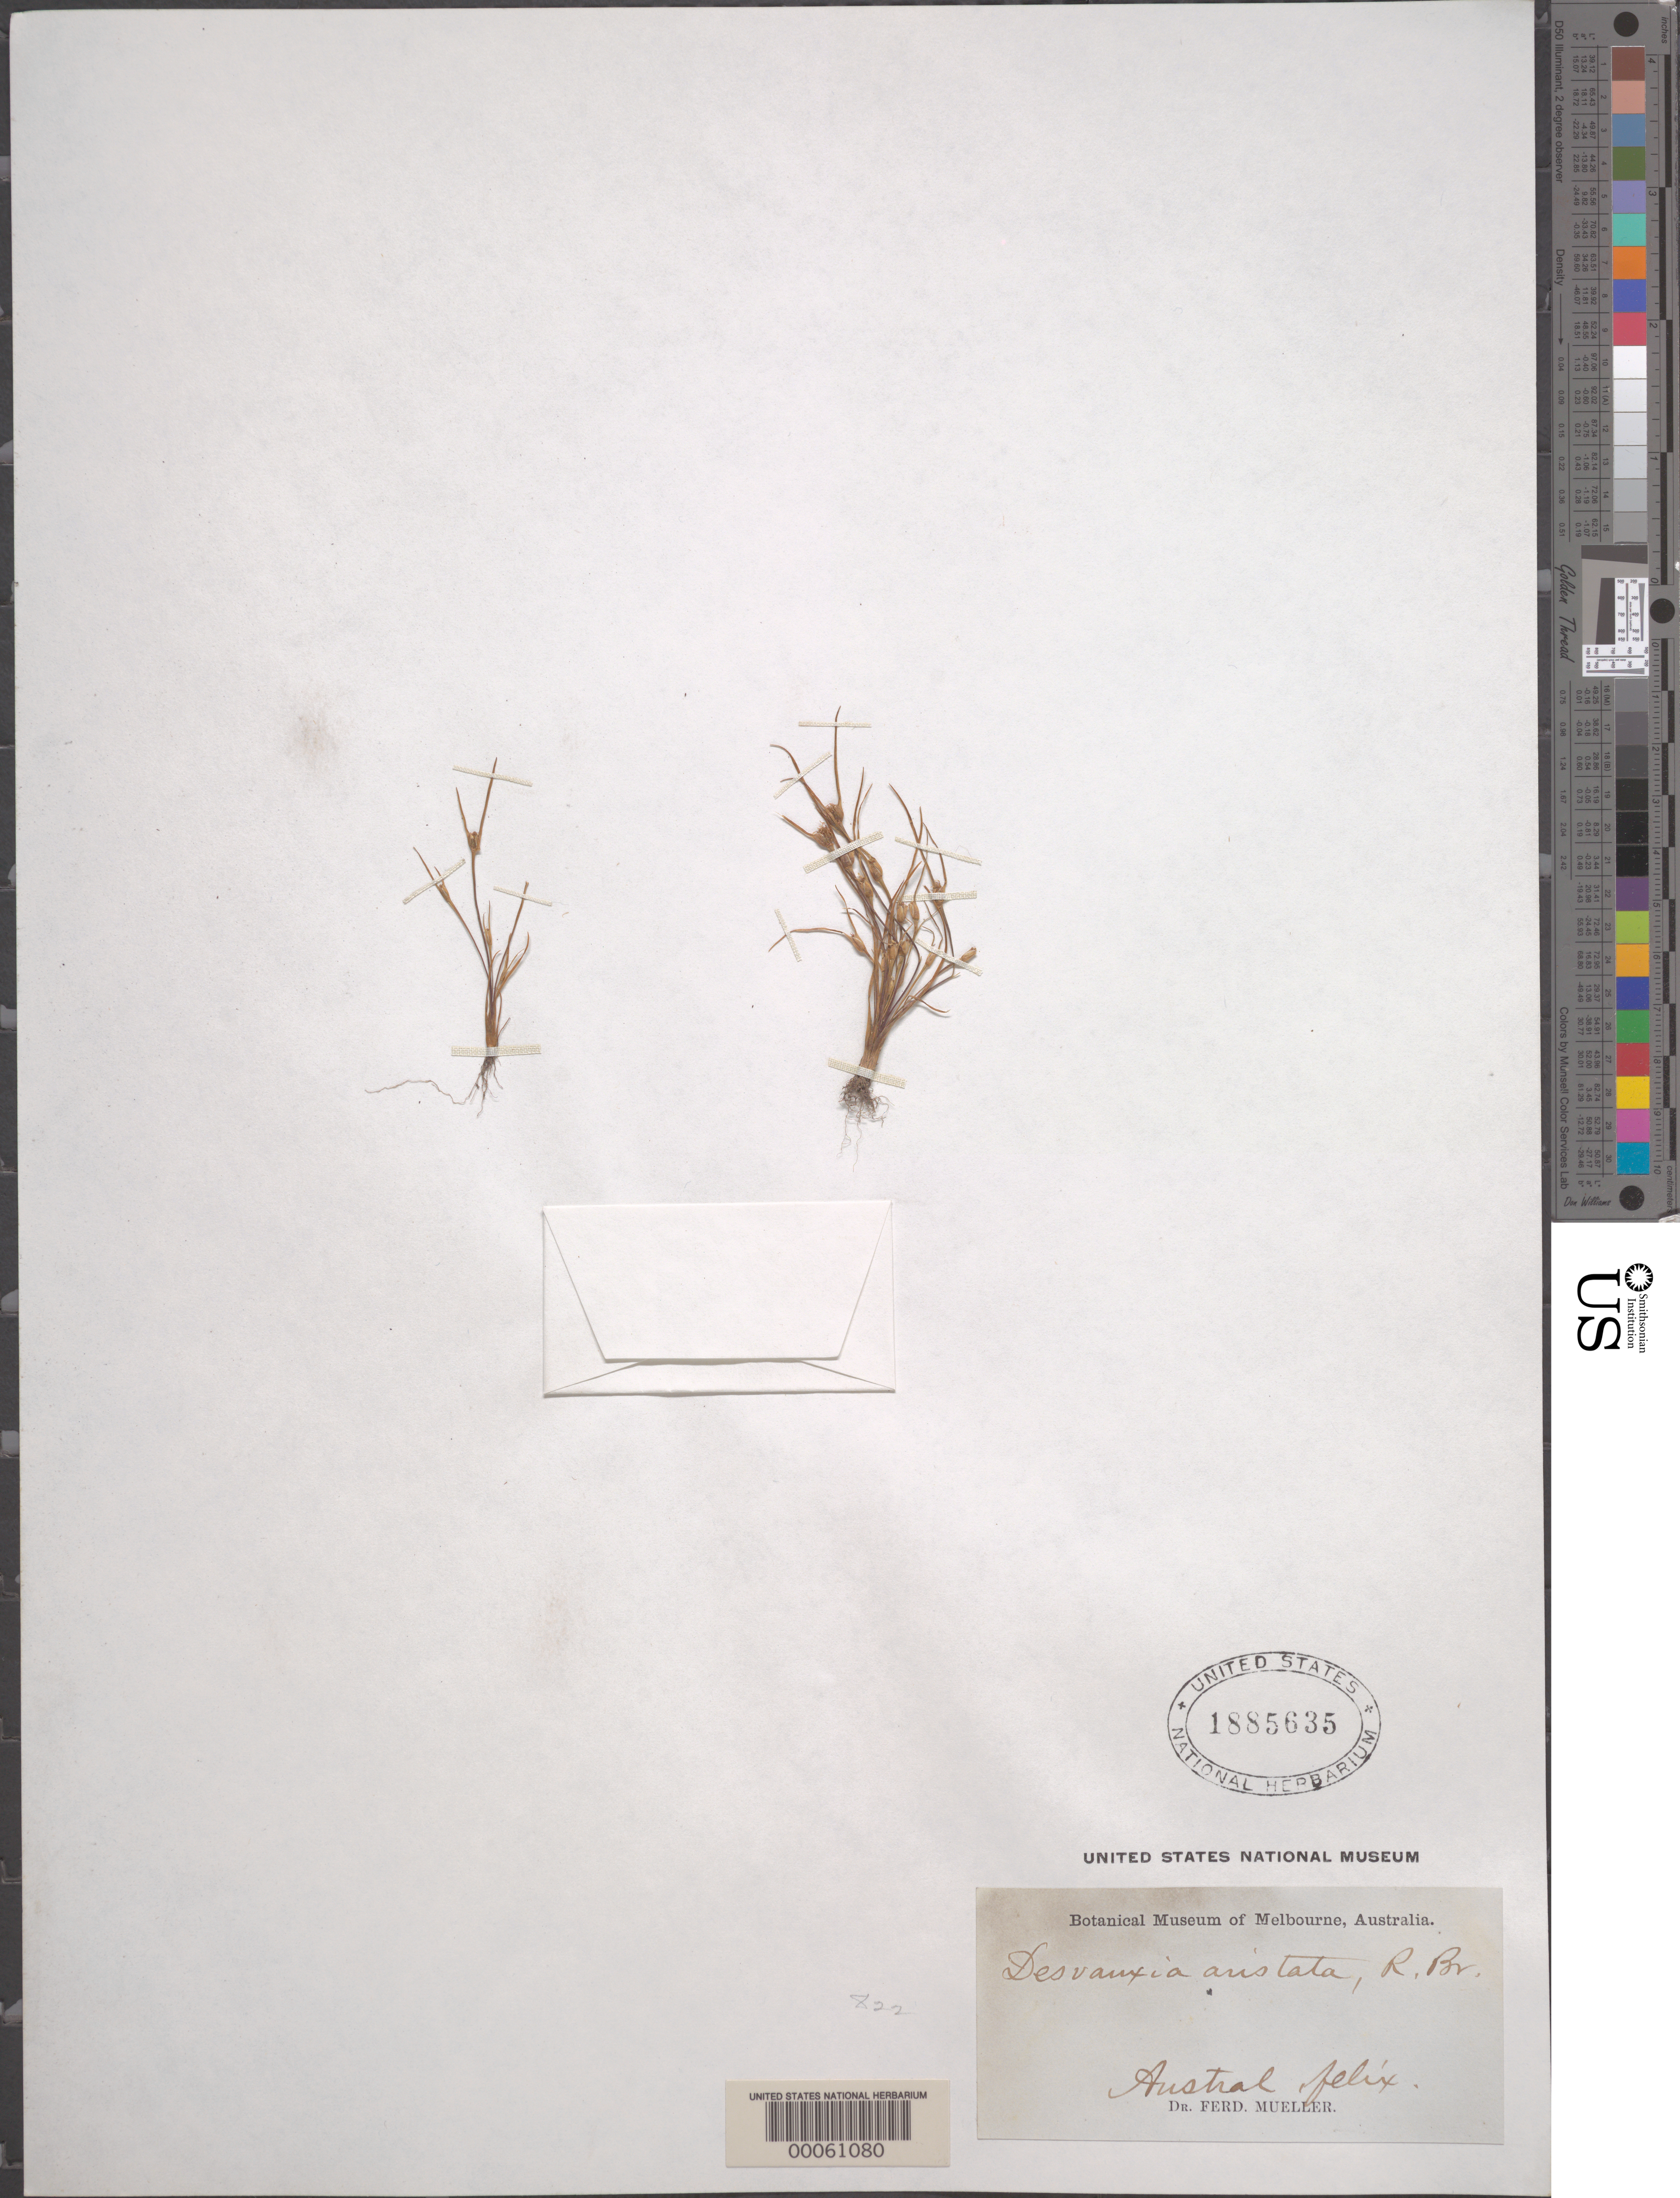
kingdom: Plantae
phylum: Tracheophyta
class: Liliopsida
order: Poales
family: Restionaceae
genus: Centrolepis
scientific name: Centrolepis aristata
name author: (R. Br.) Roem. & Schult.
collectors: F. Meuller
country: Australia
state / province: Victoria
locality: Austral felix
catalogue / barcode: US 1885635